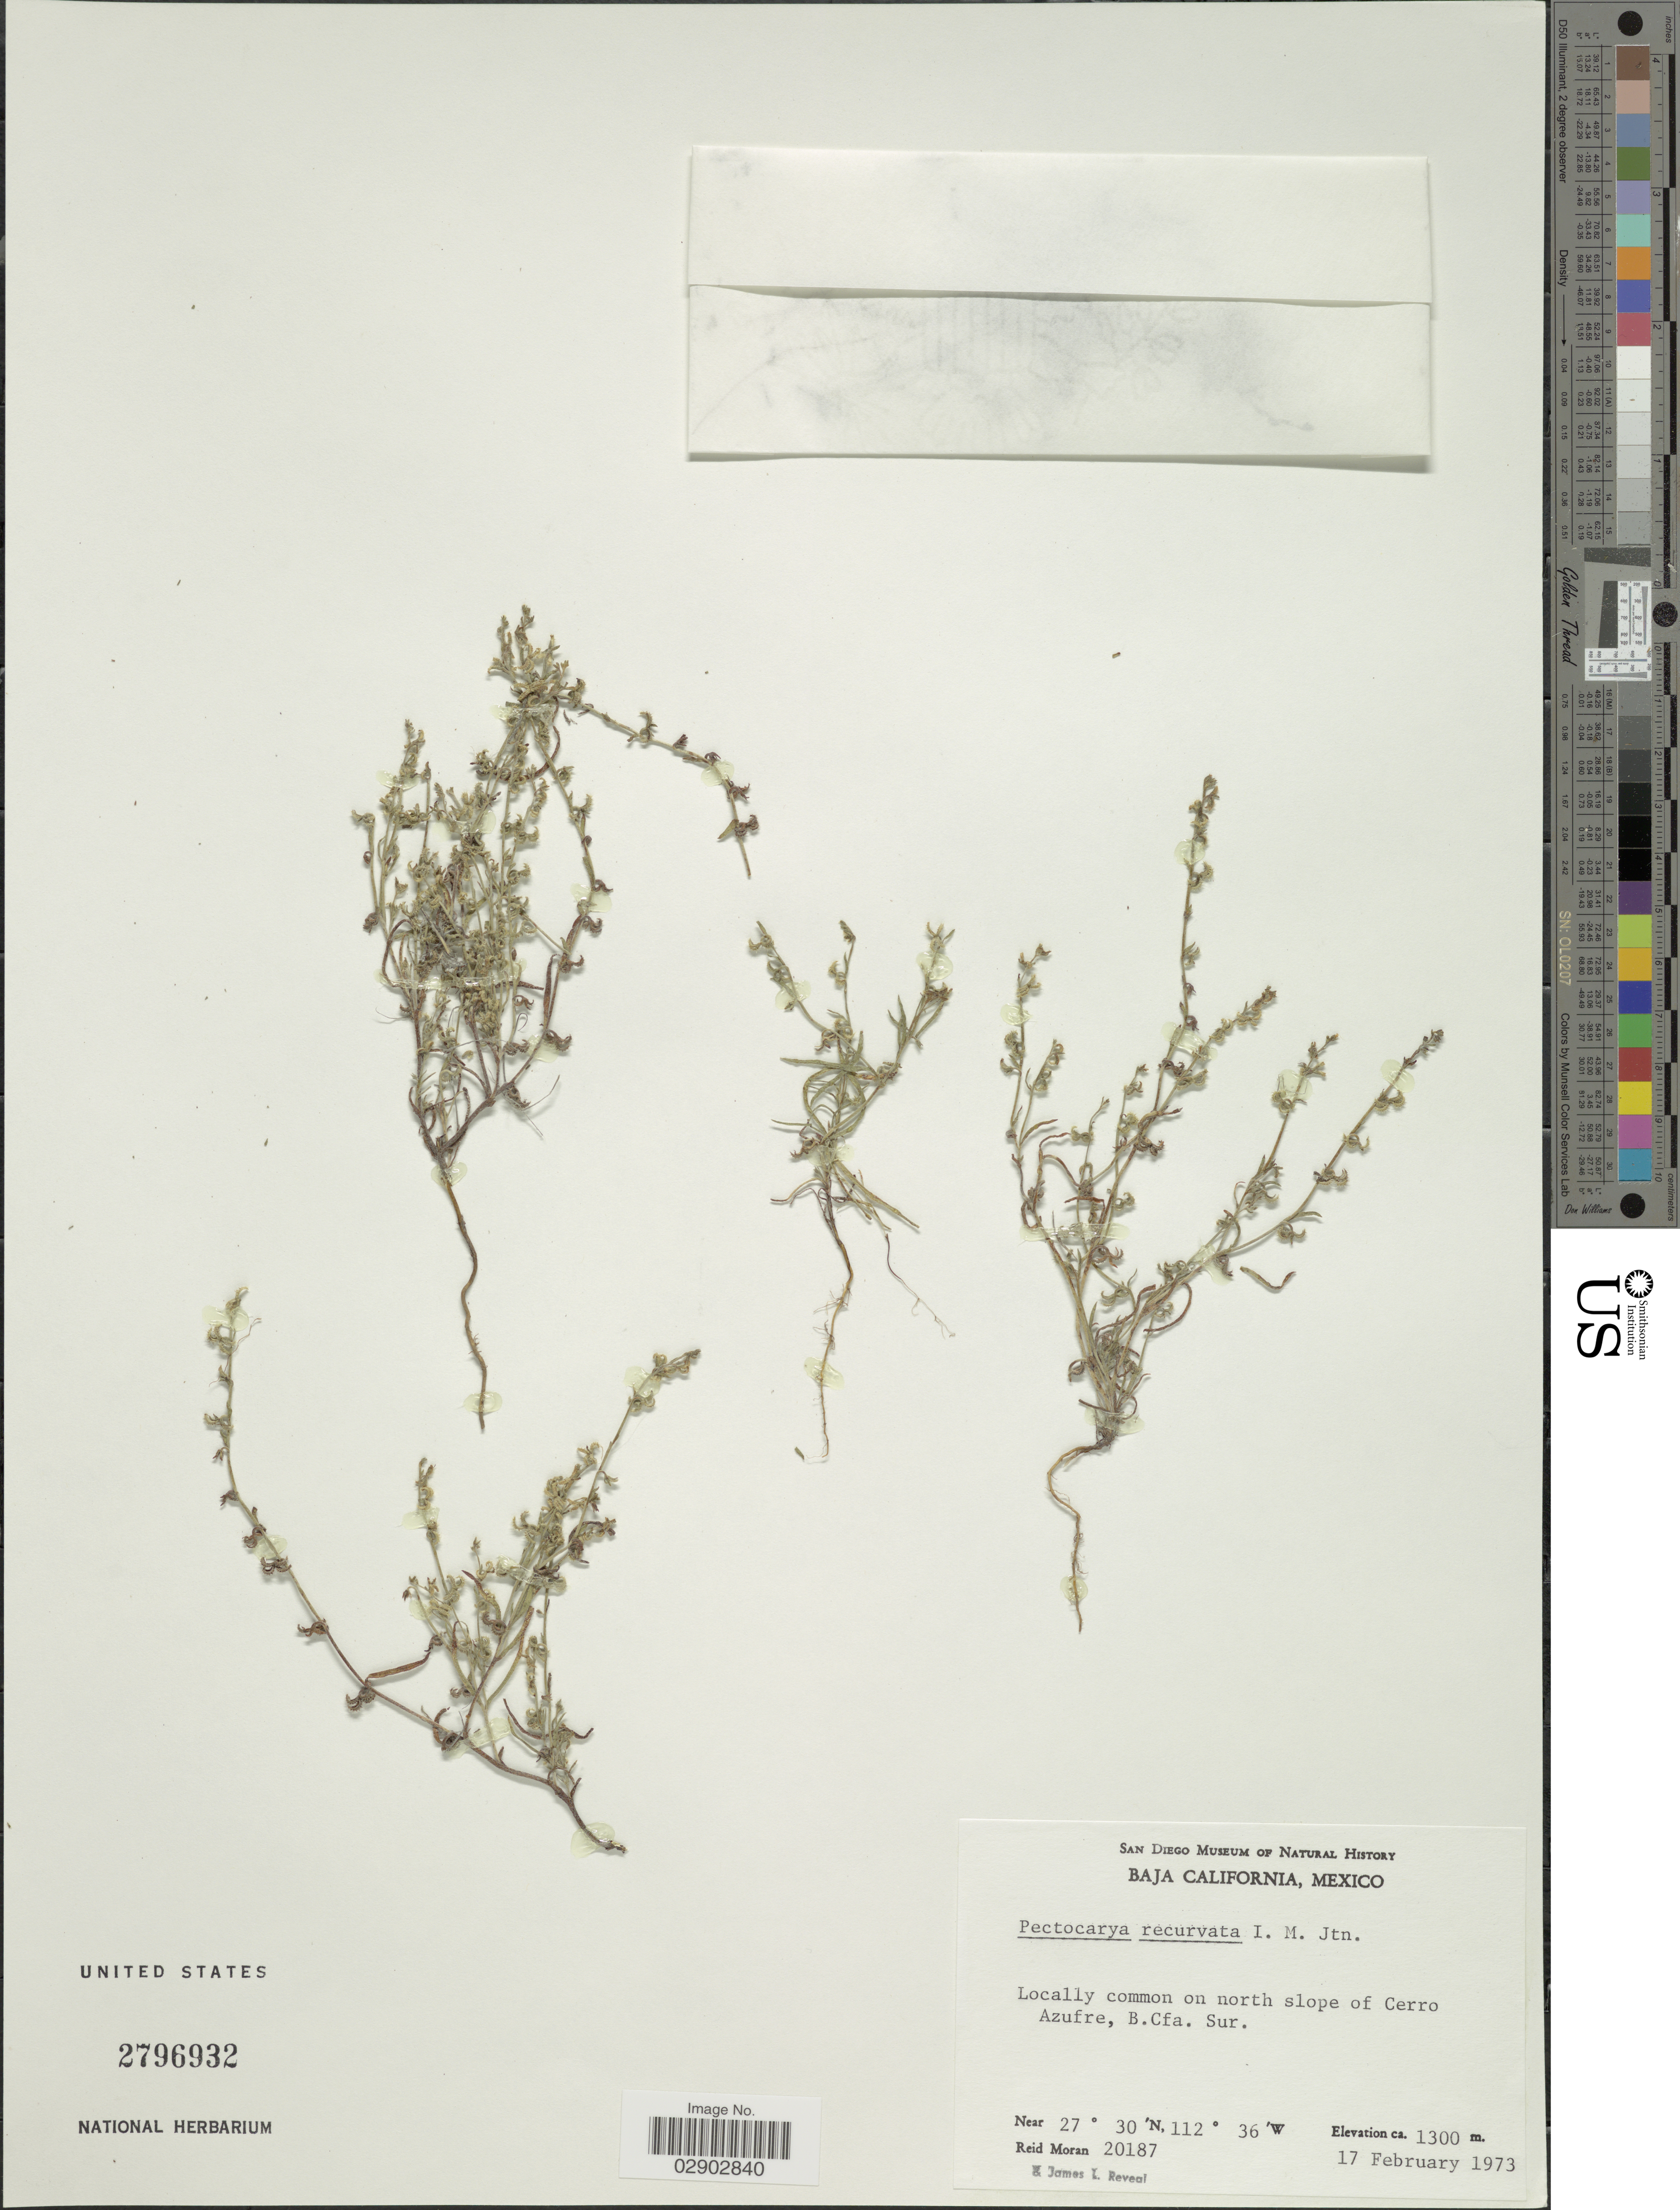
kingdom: Plantae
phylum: Tracheophyta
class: Magnoliopsida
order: Boraginales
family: Boraginaceae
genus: Pectocarya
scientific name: Pectocarya recurvata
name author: I.M. Johnst.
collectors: R. Moran & J. L. Reveal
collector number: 20187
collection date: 1973-02-17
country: Mexico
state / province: Baja California Sur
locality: On north slope of Cerro Azufre, B.Cfa. Sur.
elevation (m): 1300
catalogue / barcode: US 2796932